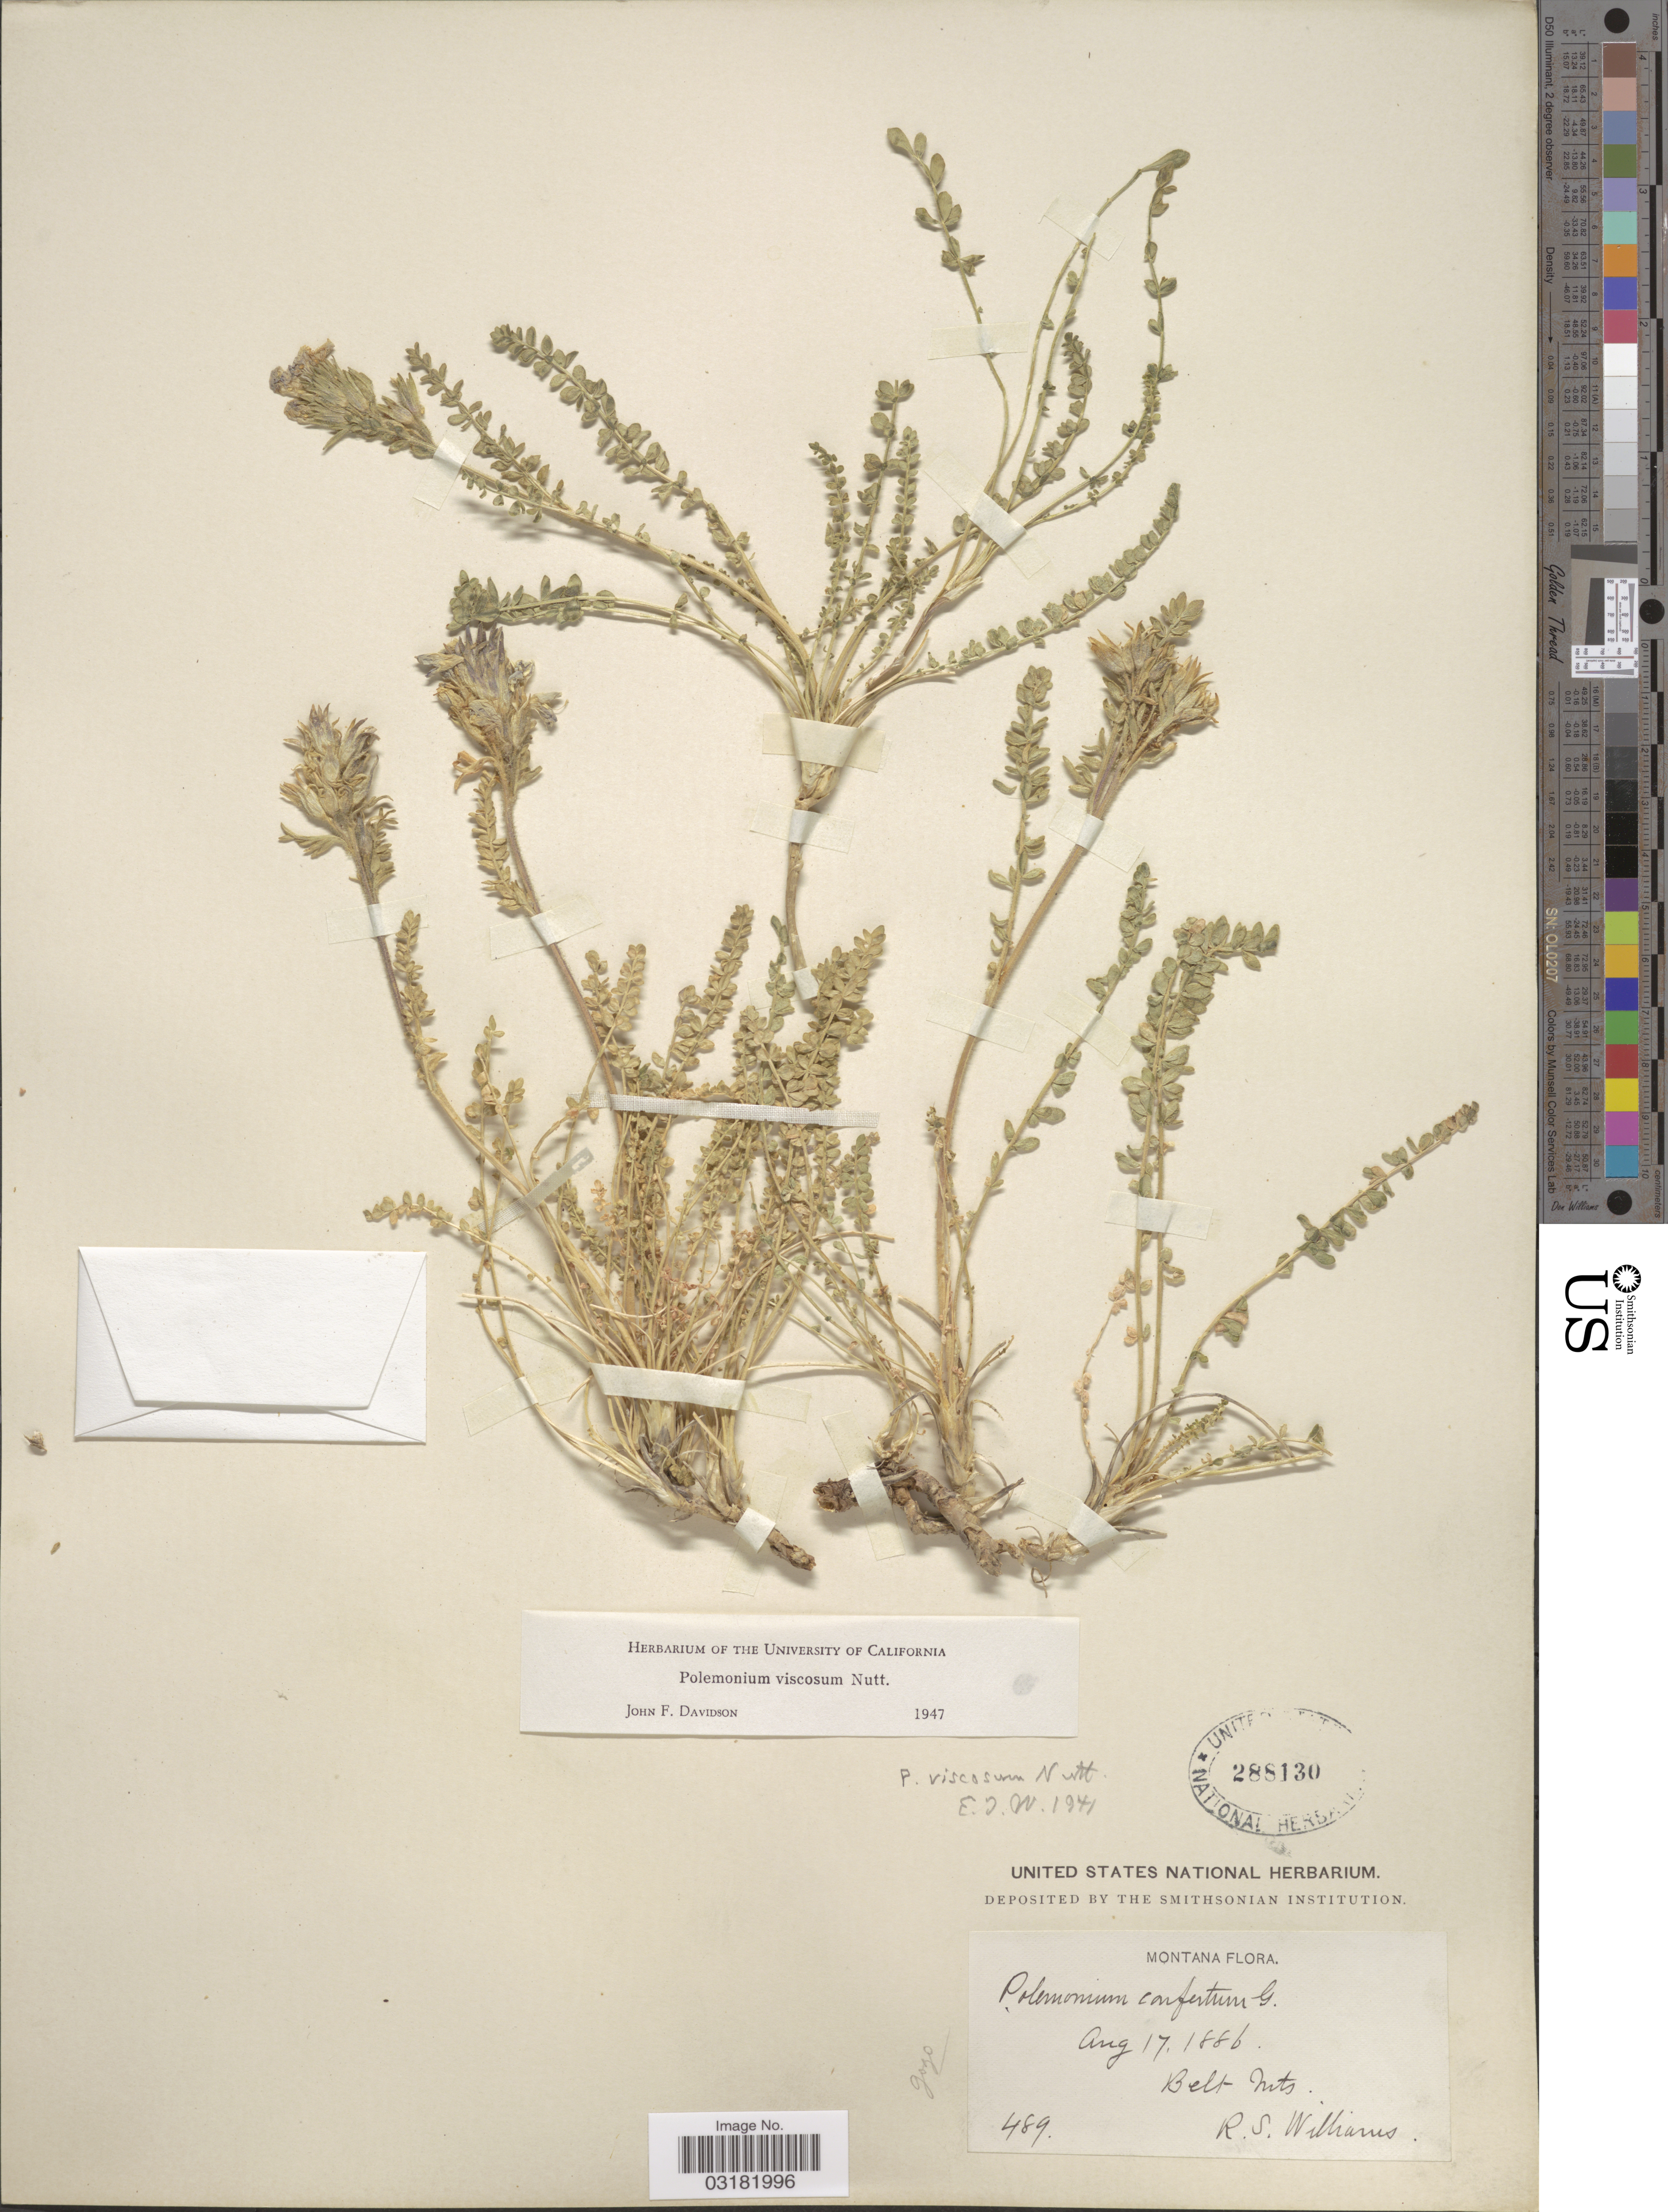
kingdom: Plantae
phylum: Tracheophyta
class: Magnoliopsida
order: Ericales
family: Polemoniaceae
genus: Polemonium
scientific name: Polemonium viscosum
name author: Nutt.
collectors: R. S. Williams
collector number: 489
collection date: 1886-08-17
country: United States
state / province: Montana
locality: Belt Mts.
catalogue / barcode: US 288130